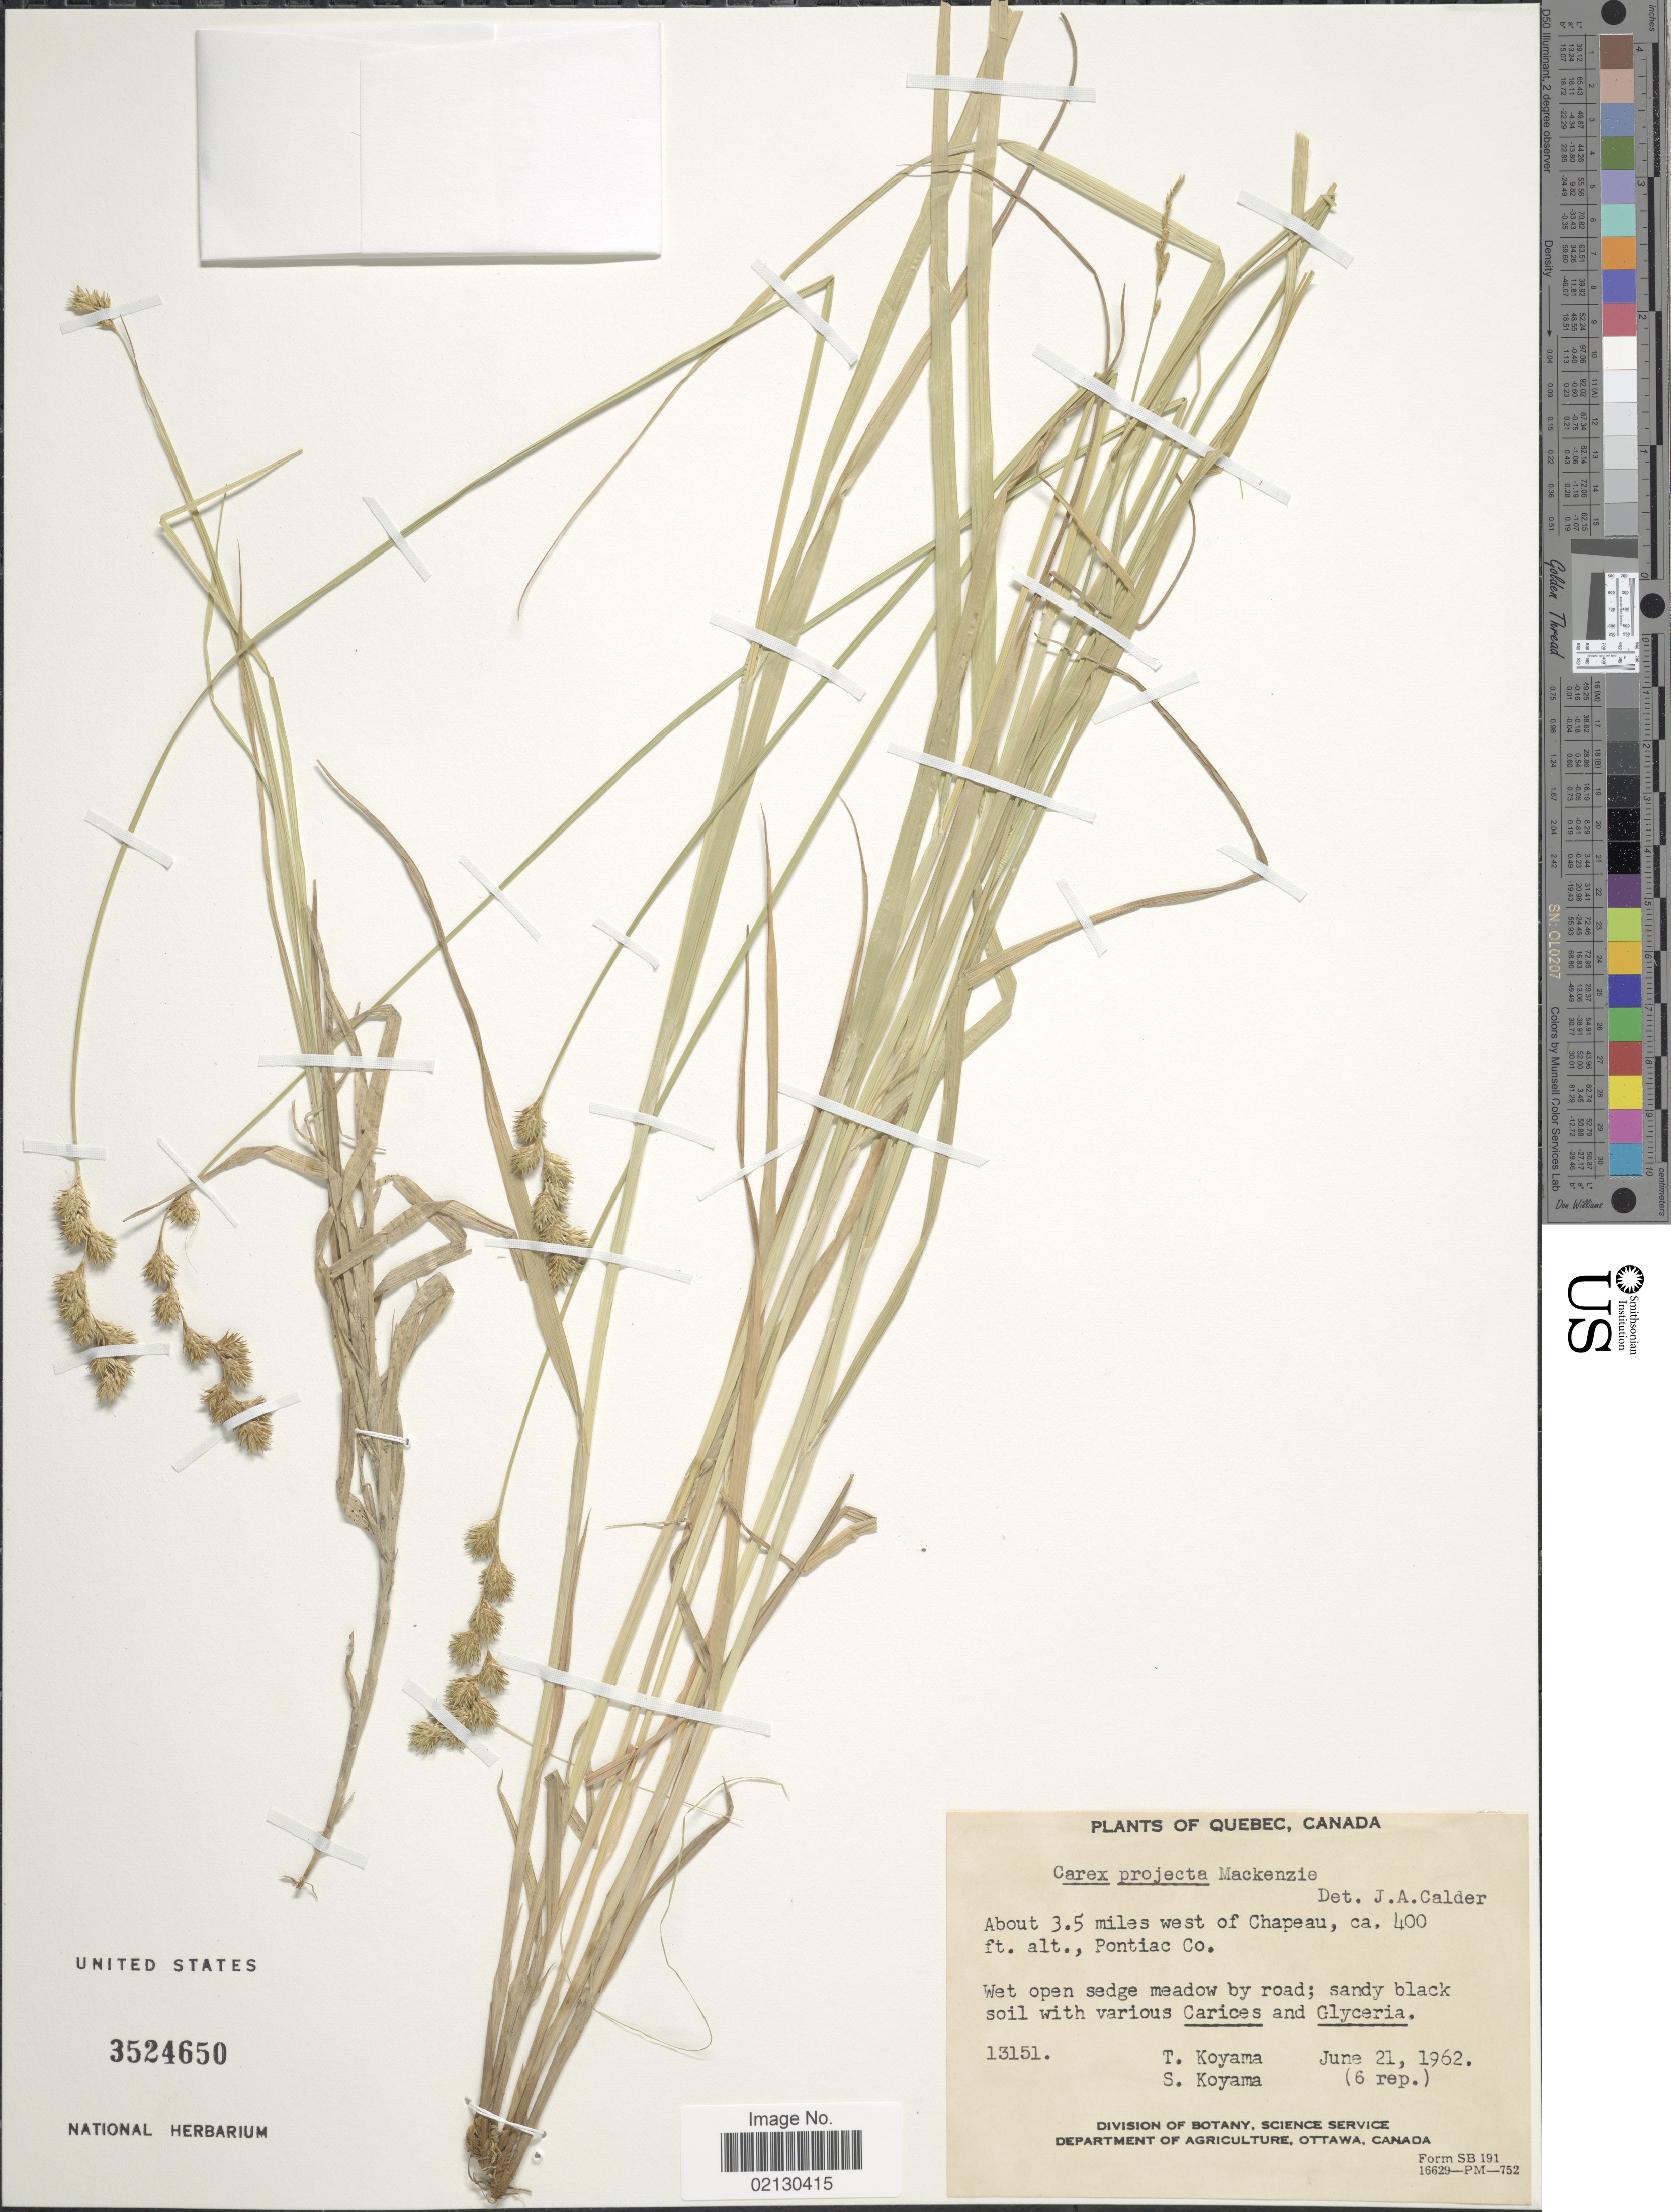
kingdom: Plantae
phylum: Tracheophyta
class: Liliopsida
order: Poales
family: Cyperaceae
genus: Carex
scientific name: Carex projecta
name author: Mack.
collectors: T. Koyama & S. Koyama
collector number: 13151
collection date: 1962-06-21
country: Canada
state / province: Quebec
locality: About 3.5 miles west of Chapeau, Pontiac Co.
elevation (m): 122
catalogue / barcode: US 3524650